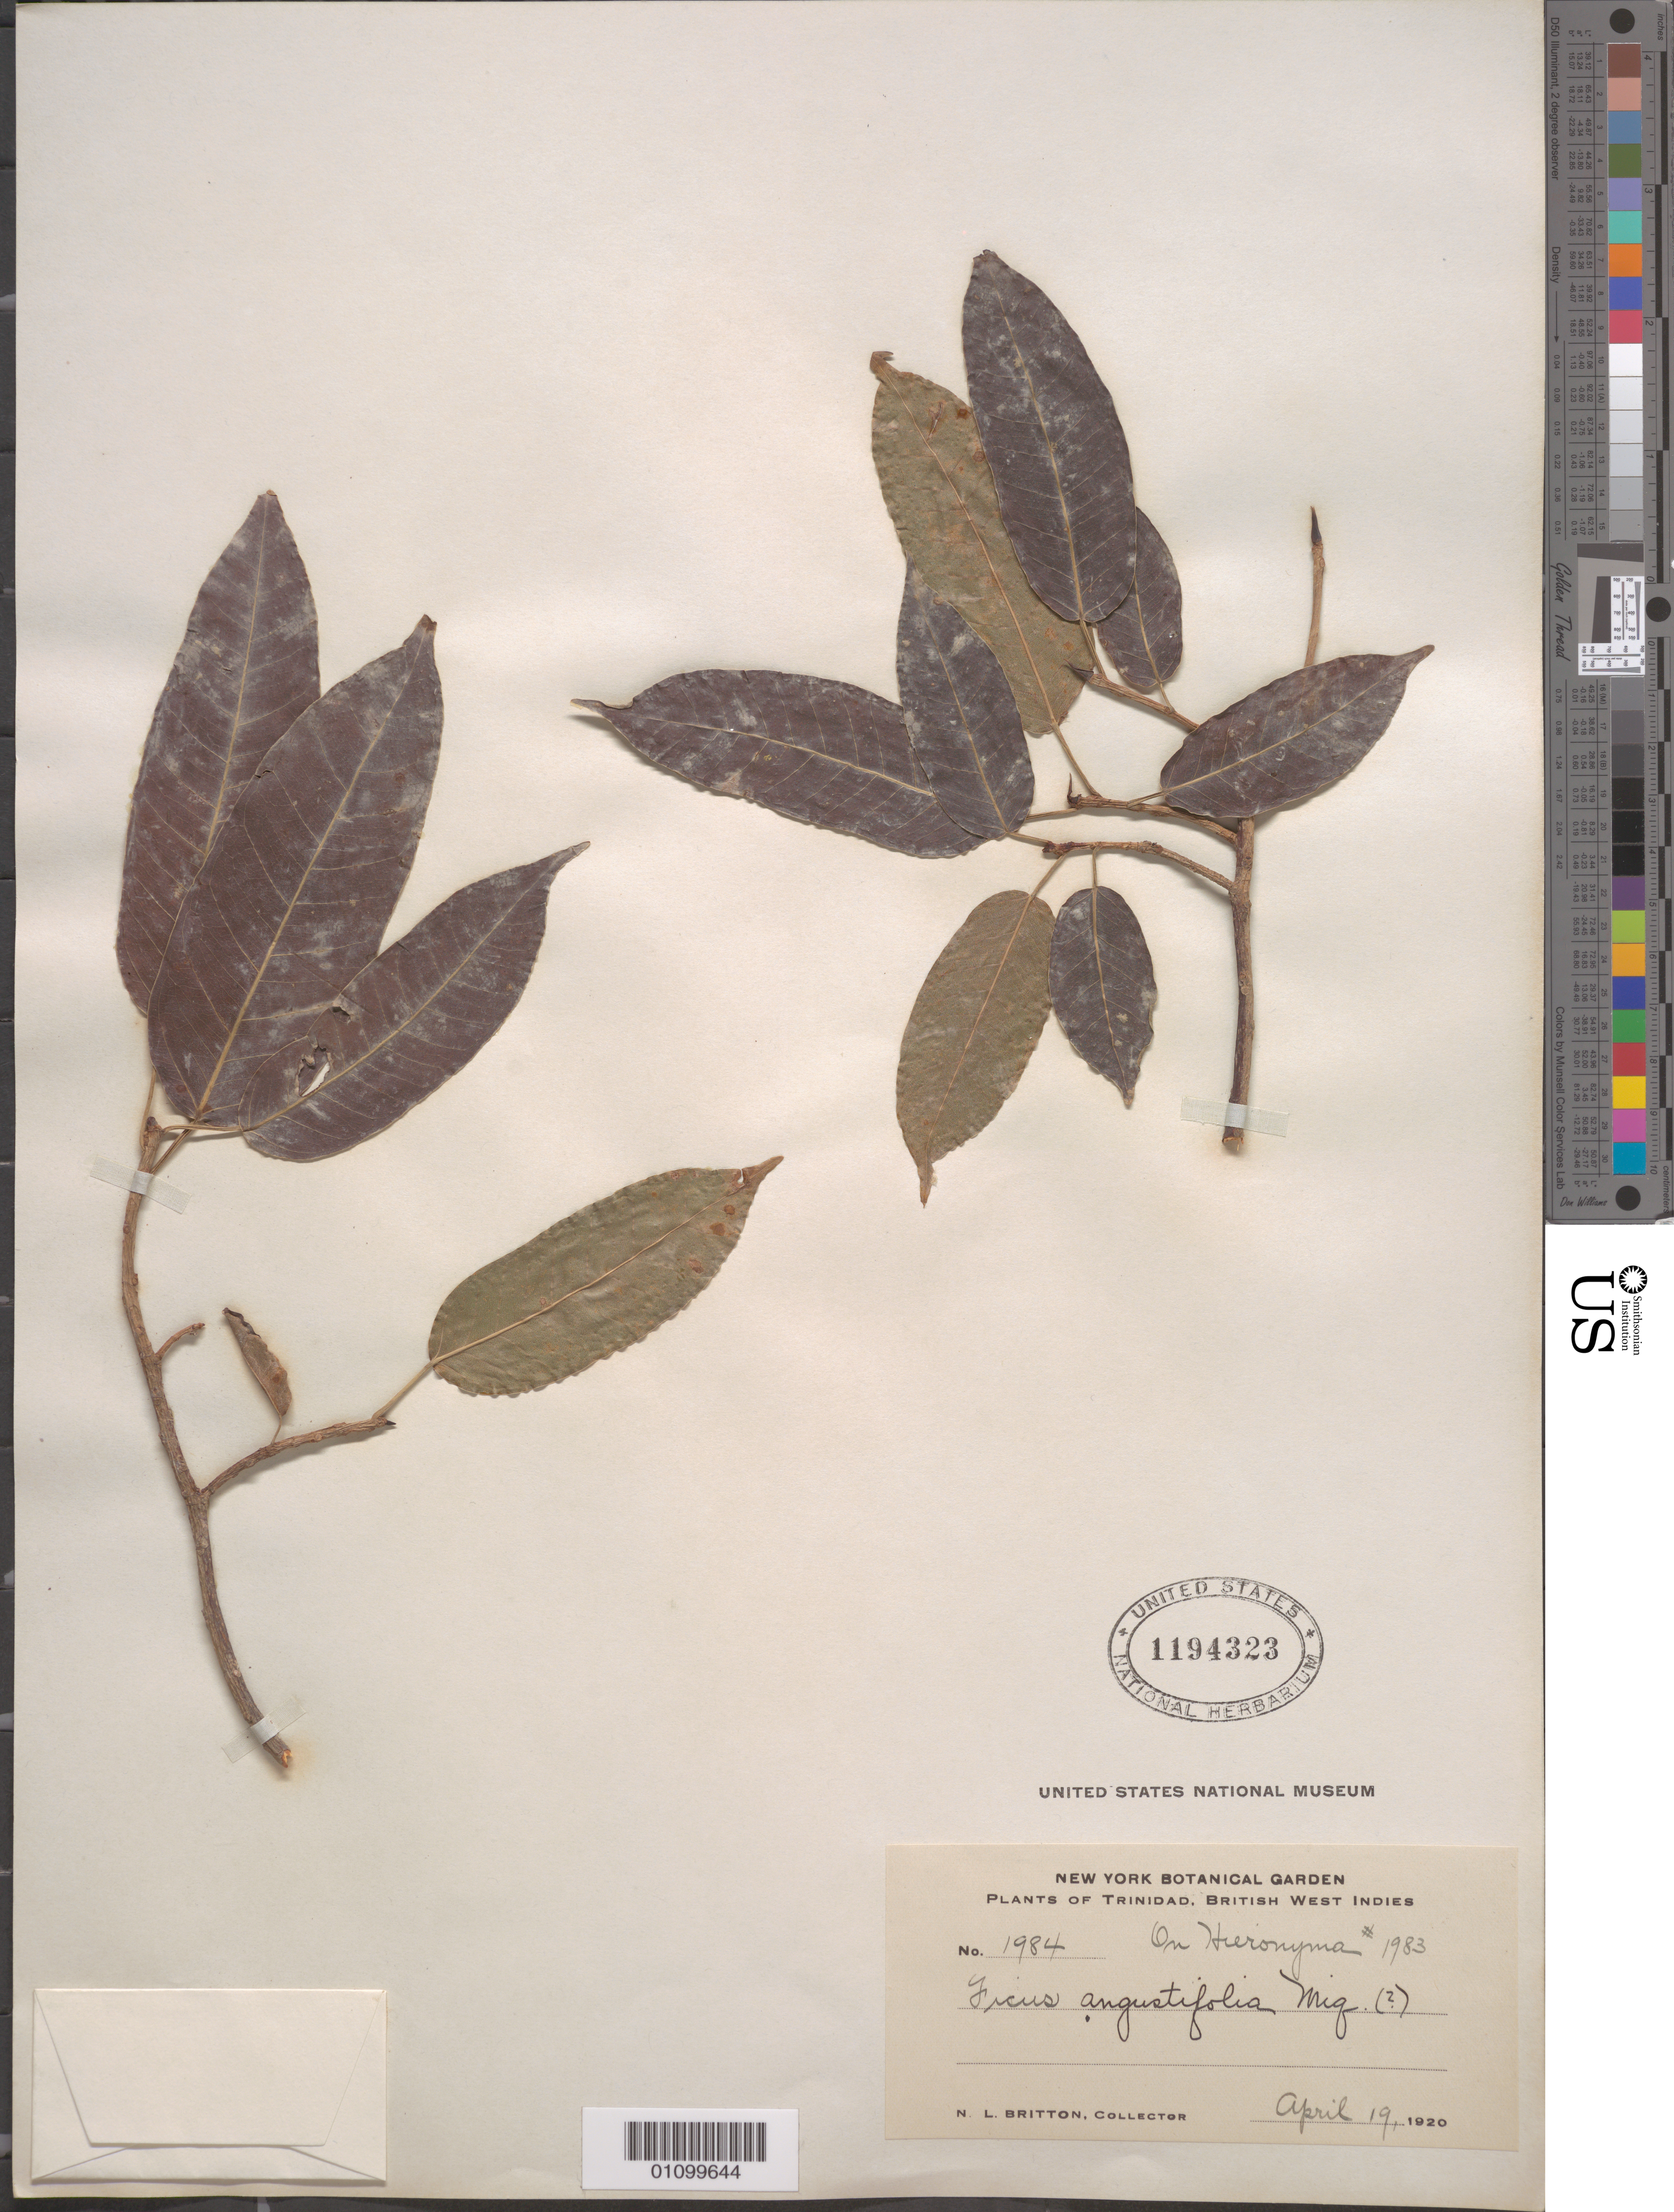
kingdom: Plantae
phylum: Tracheophyta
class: Magnoliopsida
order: Rosales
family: Moraceae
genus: Ficus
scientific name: Ficus angustifolia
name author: Blume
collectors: N. Britton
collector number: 1984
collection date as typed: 19 Apr 1920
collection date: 1920-04-19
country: Trinidad and Tobago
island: Trinidad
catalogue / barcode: US 1194323